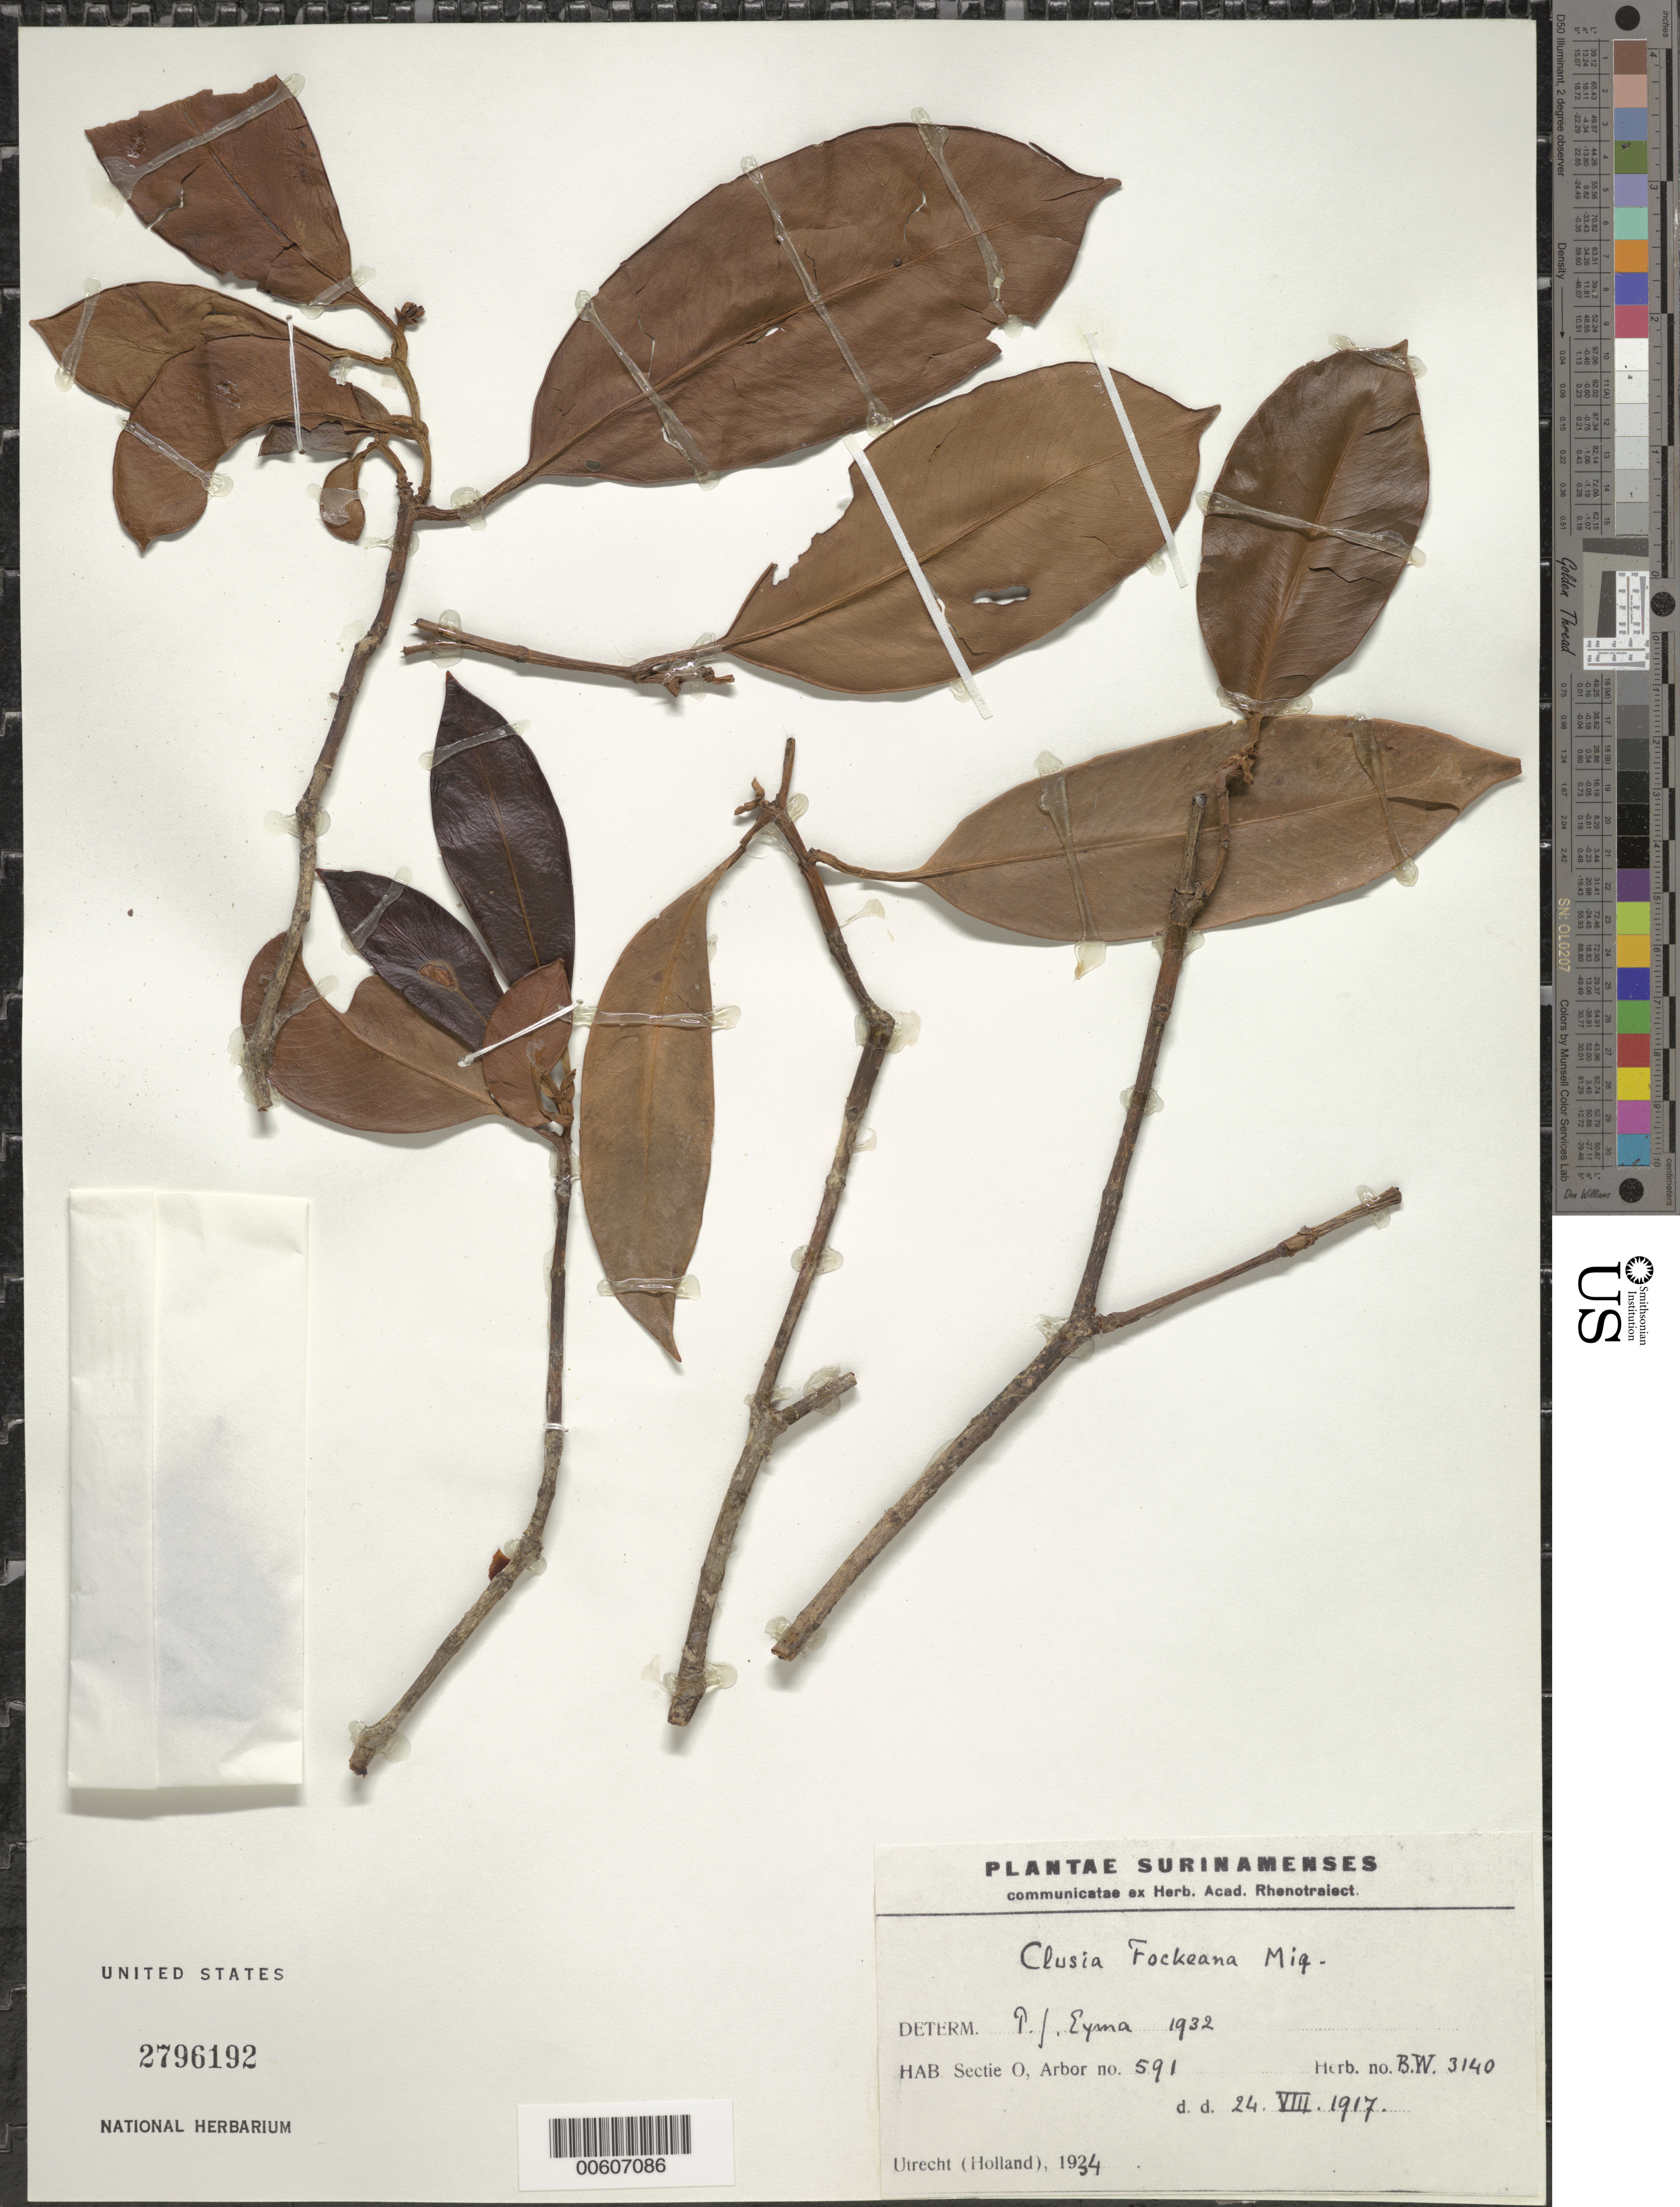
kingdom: Plantae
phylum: Tracheophyta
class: Magnoliopsida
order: Malpighiales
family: Clusiaceae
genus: Clusia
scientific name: Clusia fockeana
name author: Miq.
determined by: Eyma, P. J.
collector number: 3140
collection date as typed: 24-Aug-17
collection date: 1917-08-24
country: Suriname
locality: Sectie O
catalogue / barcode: US 2796192